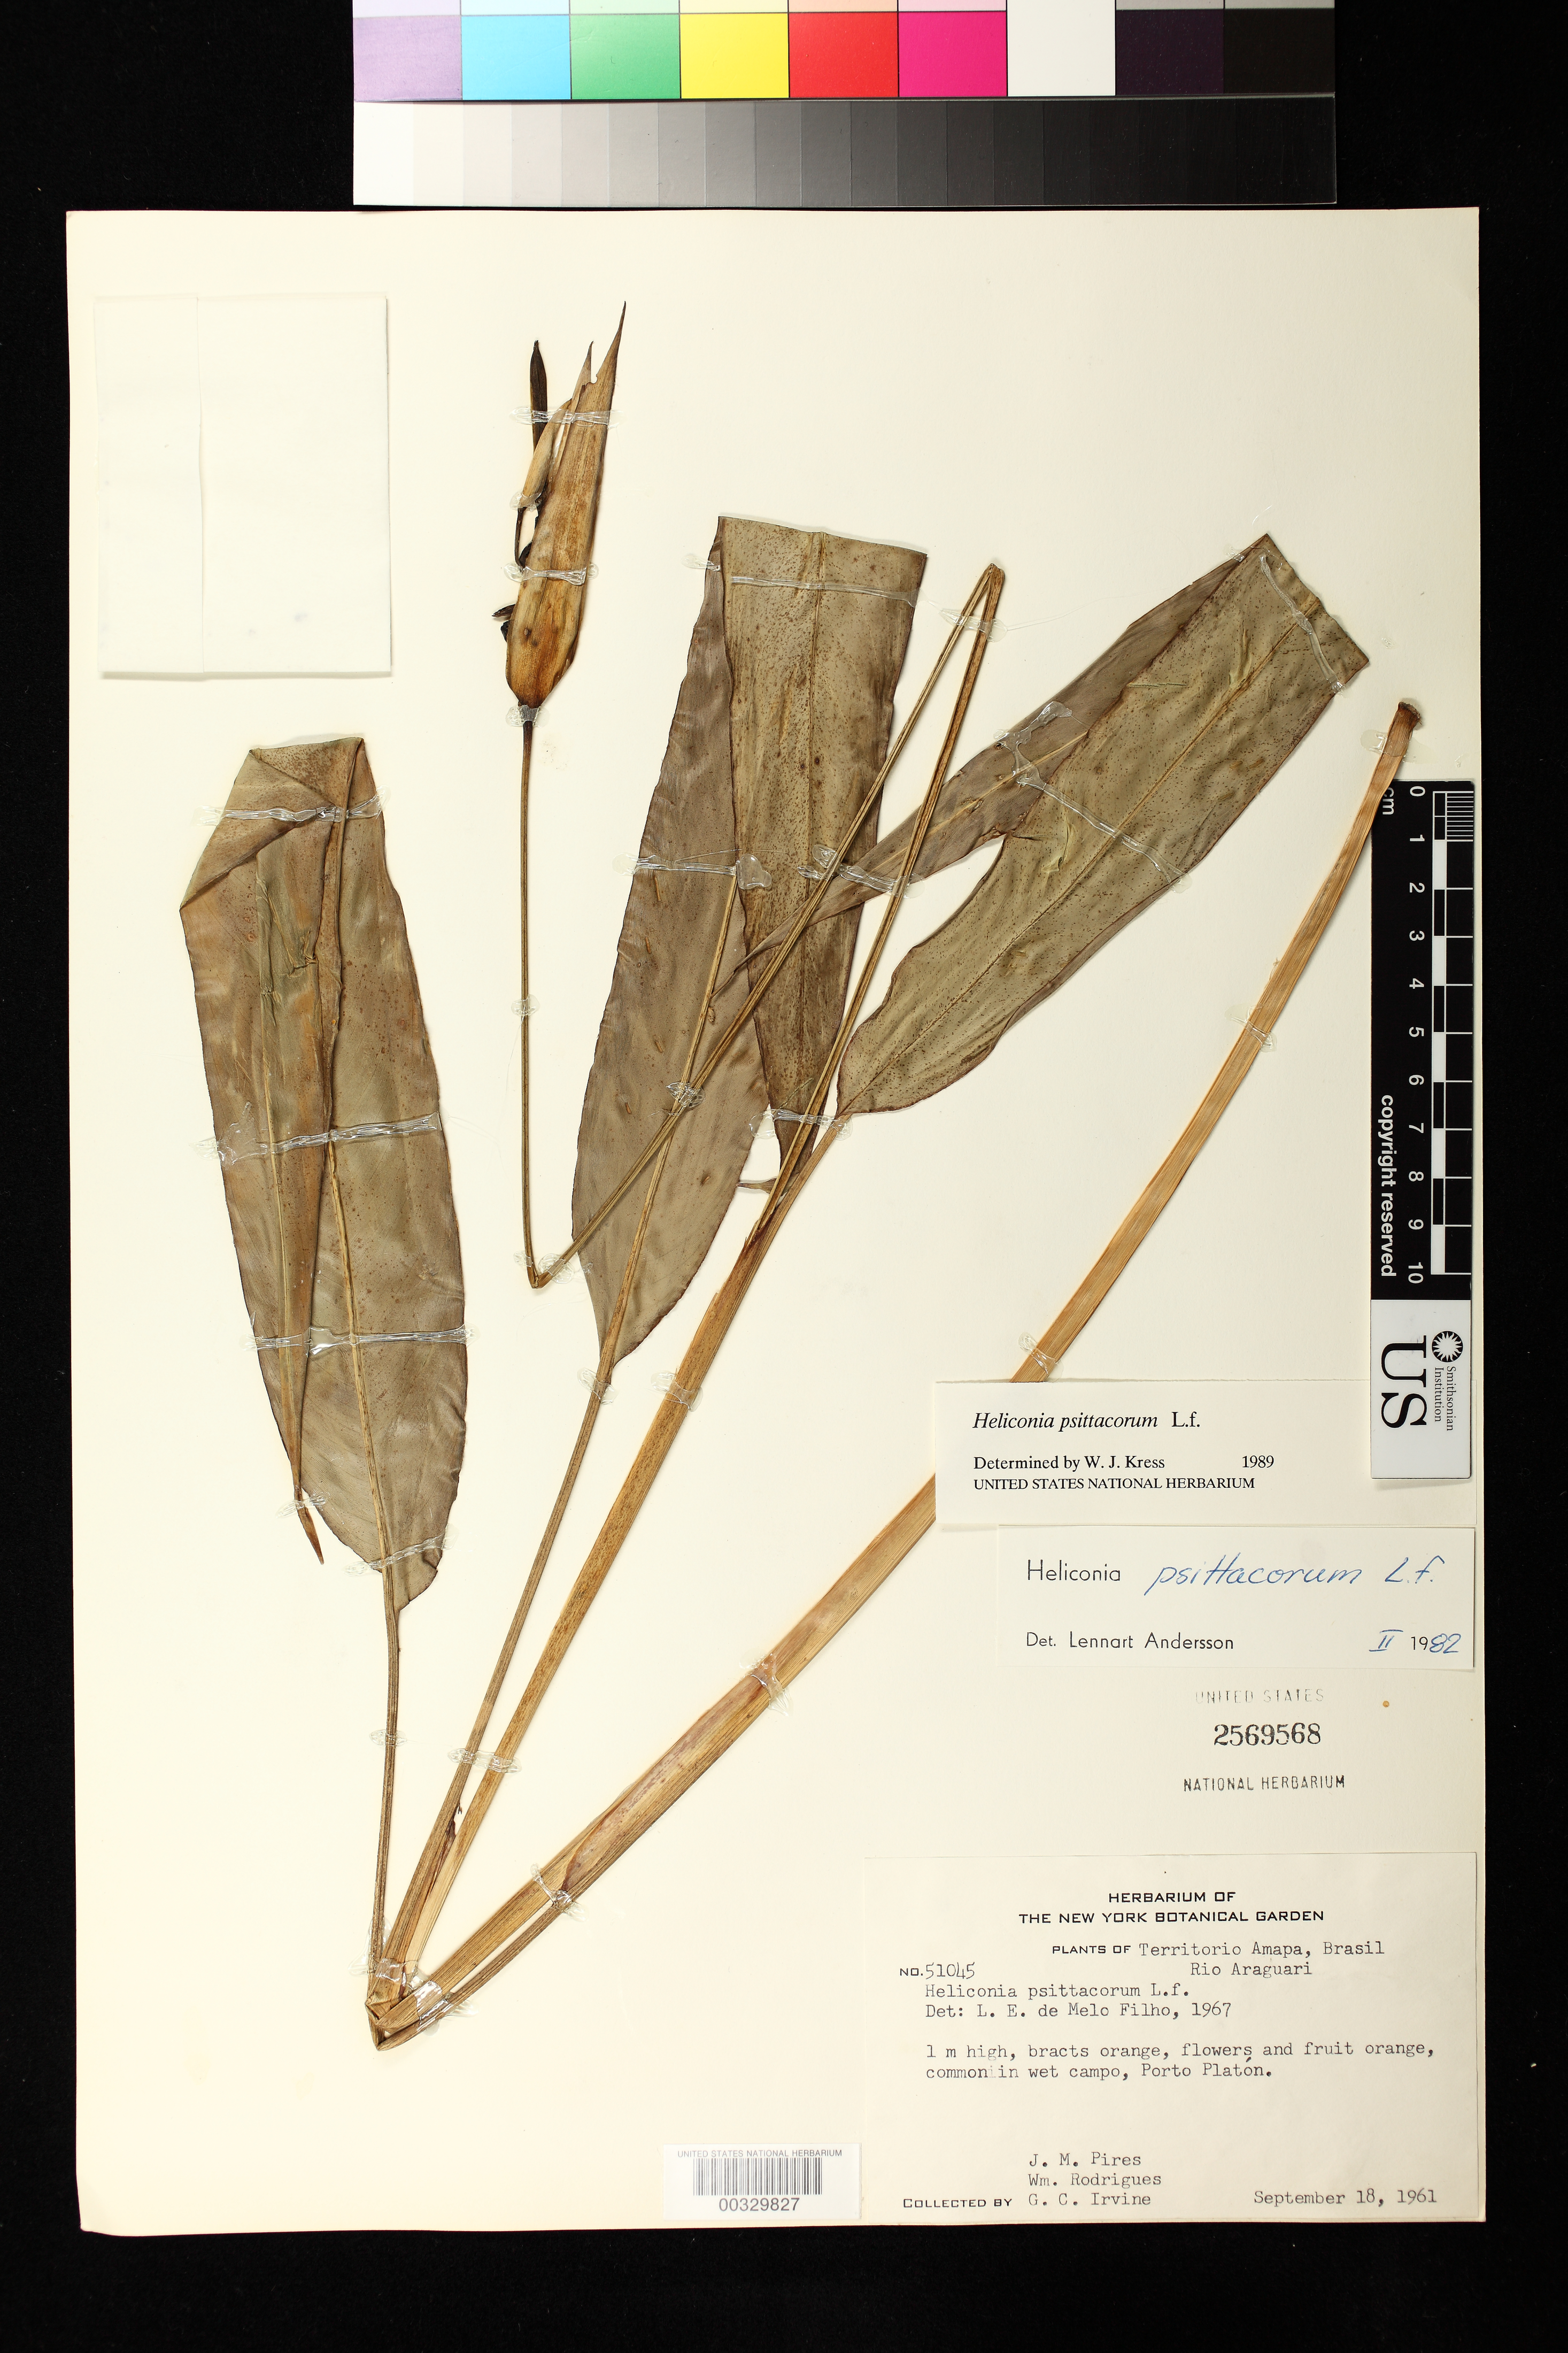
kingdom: Plantae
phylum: Tracheophyta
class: Liliopsida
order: Zingiberales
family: Heliconiaceae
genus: Heliconia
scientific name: Heliconia psittacorum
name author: L. f.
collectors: J. M. Pires, W. A. Rodrigues & G. Irvine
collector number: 51045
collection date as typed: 18 Sep 1961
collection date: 1961-09-18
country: Brazil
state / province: Amapá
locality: Rio araguari, common in wet campo, porto platon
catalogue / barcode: US 2569568